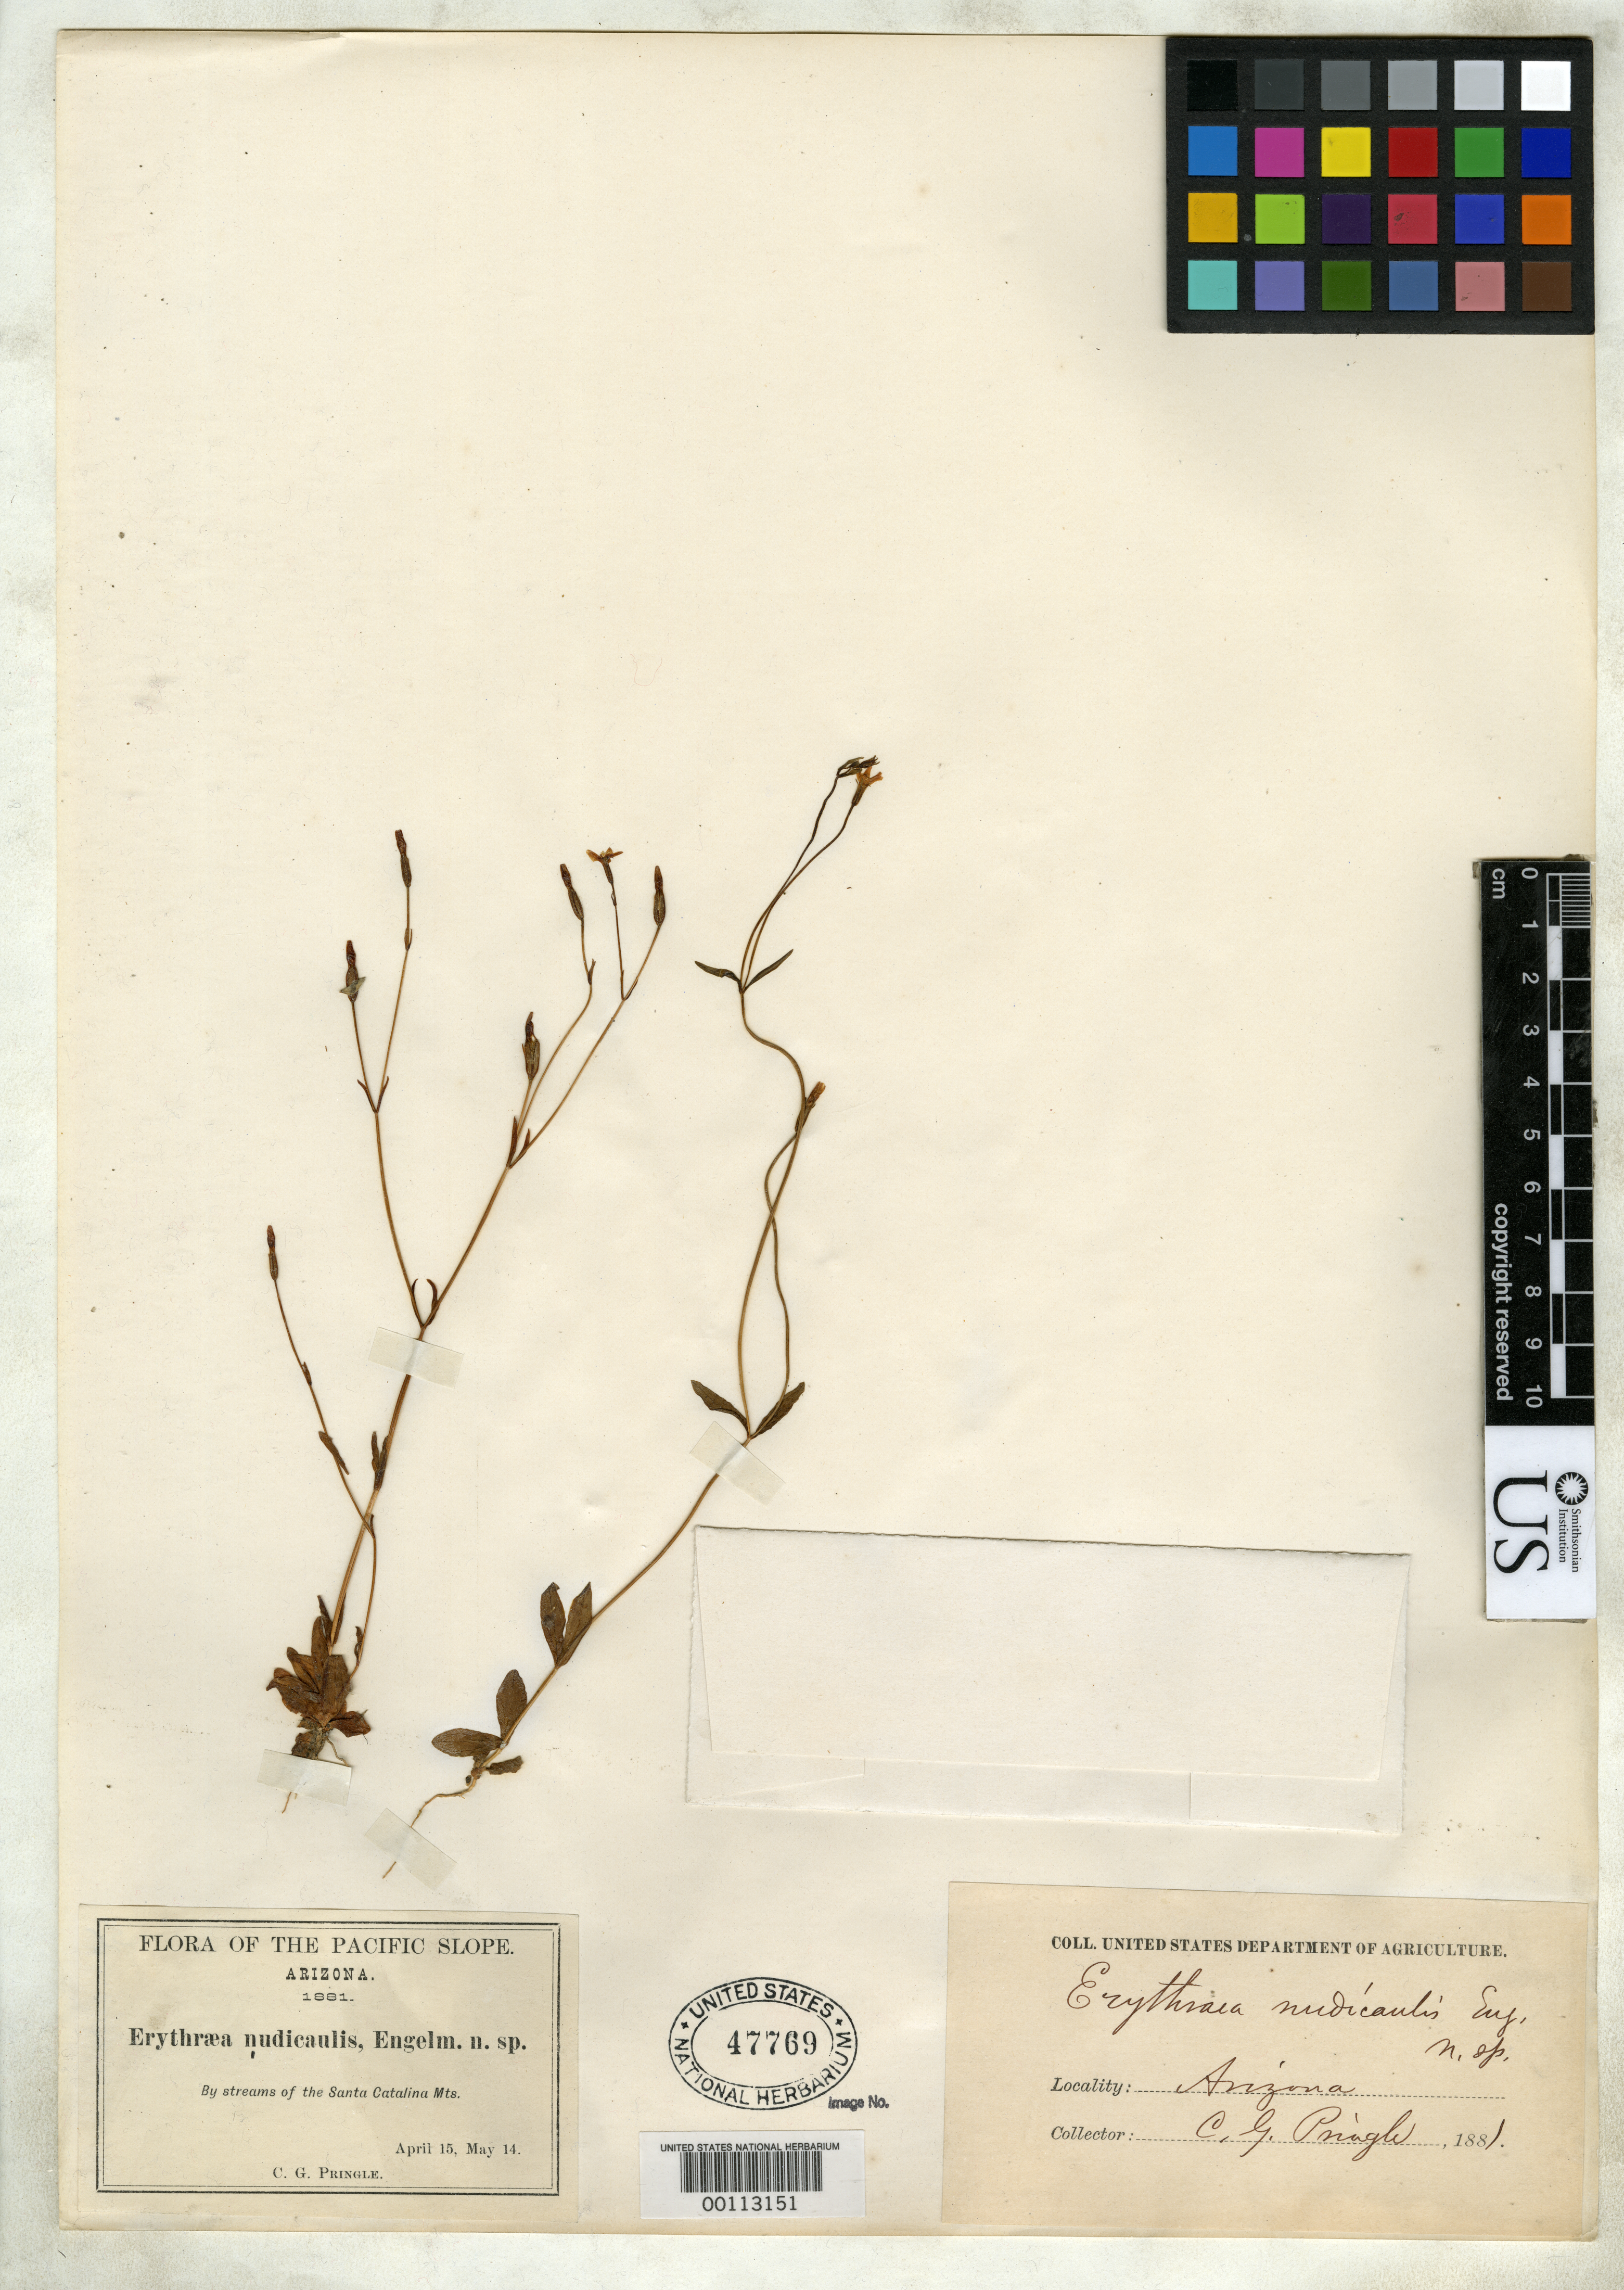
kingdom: Plantae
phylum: Tracheophyta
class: Magnoliopsida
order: Gentianales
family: Gentianaceae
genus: Erythraea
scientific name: Erythraea nudicaulis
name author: Engelm.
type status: Isotype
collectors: C. G. Pringle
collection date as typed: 15 Apr 1881 and 14 May 1881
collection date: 1881-04-15,1881-05-14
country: United States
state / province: Arizona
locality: Base of Santa Clara Mountains.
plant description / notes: Note 2 dates on specimen label; element collected in April is type (see Mansion 2004, Taxon 53: 735).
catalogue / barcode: US 47769